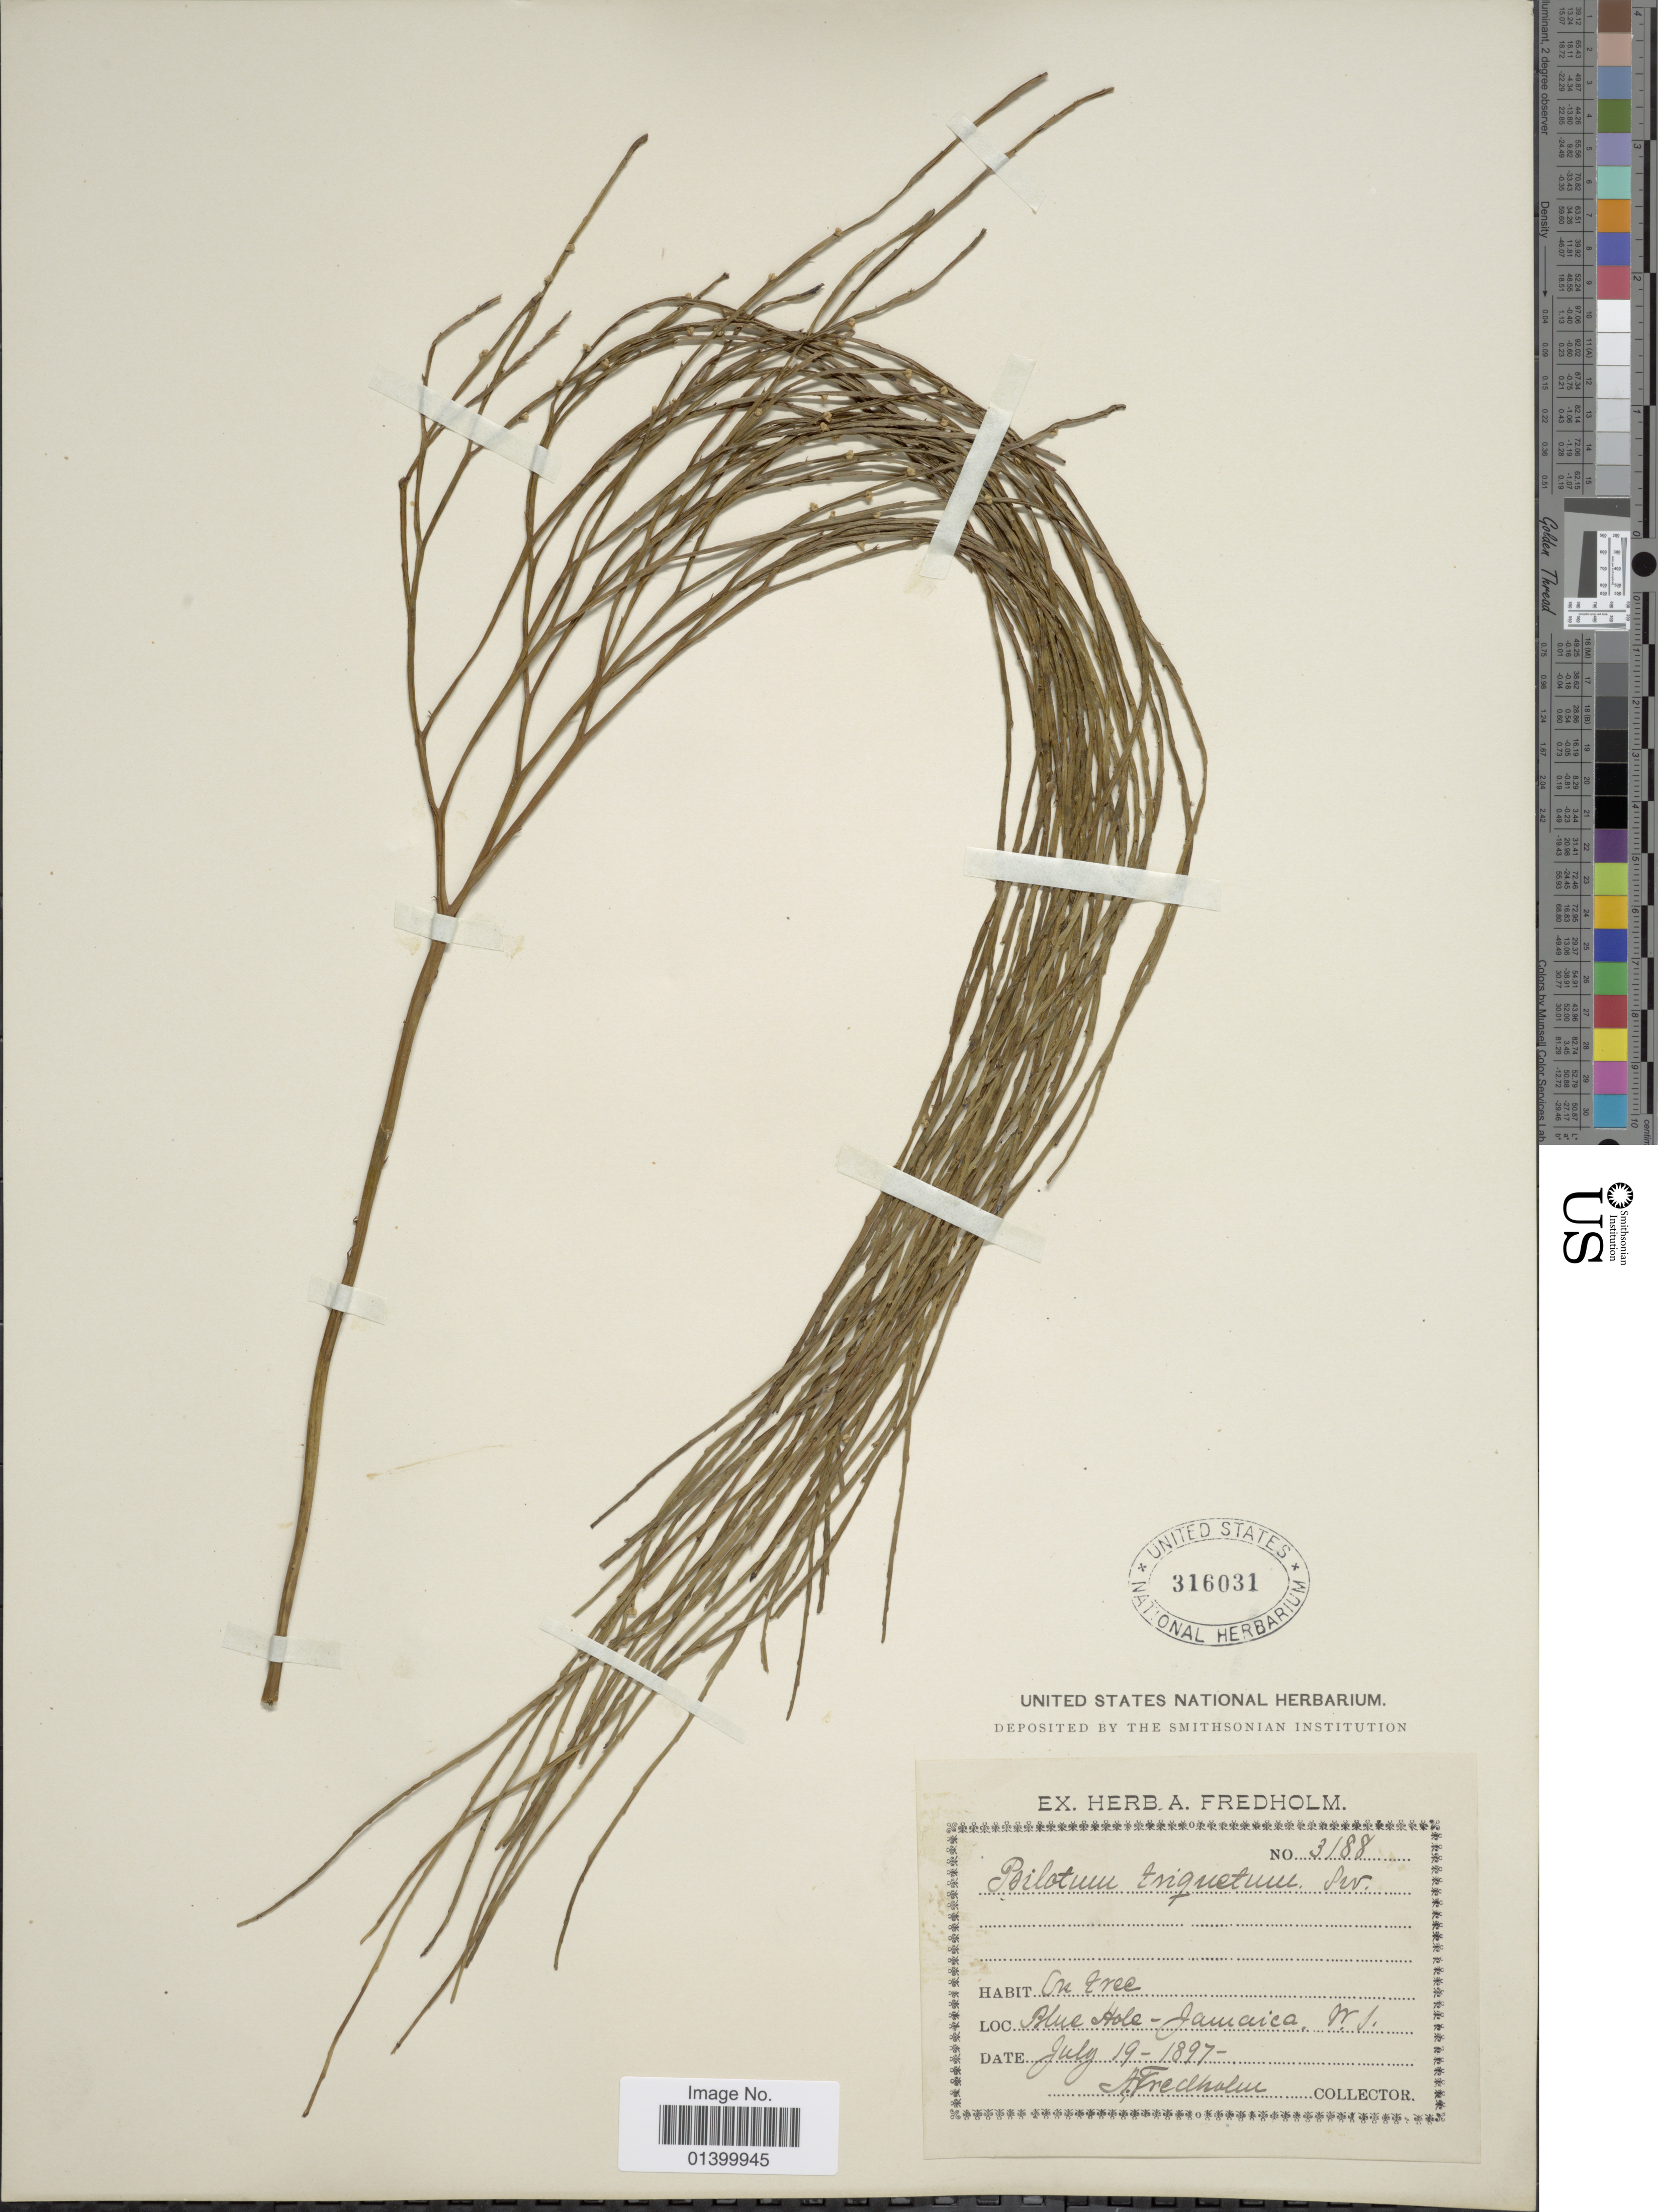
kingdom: Plantae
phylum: Tracheophyta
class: Polypodiopsida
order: Psilotales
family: Psilotaceae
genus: Psilotum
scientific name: Psilotum nudum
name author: (L.) P. Beauv.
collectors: A. Fredholm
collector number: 3188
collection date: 1897-07-19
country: Jamaica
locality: Blue Hole - W.I.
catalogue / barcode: US 316031